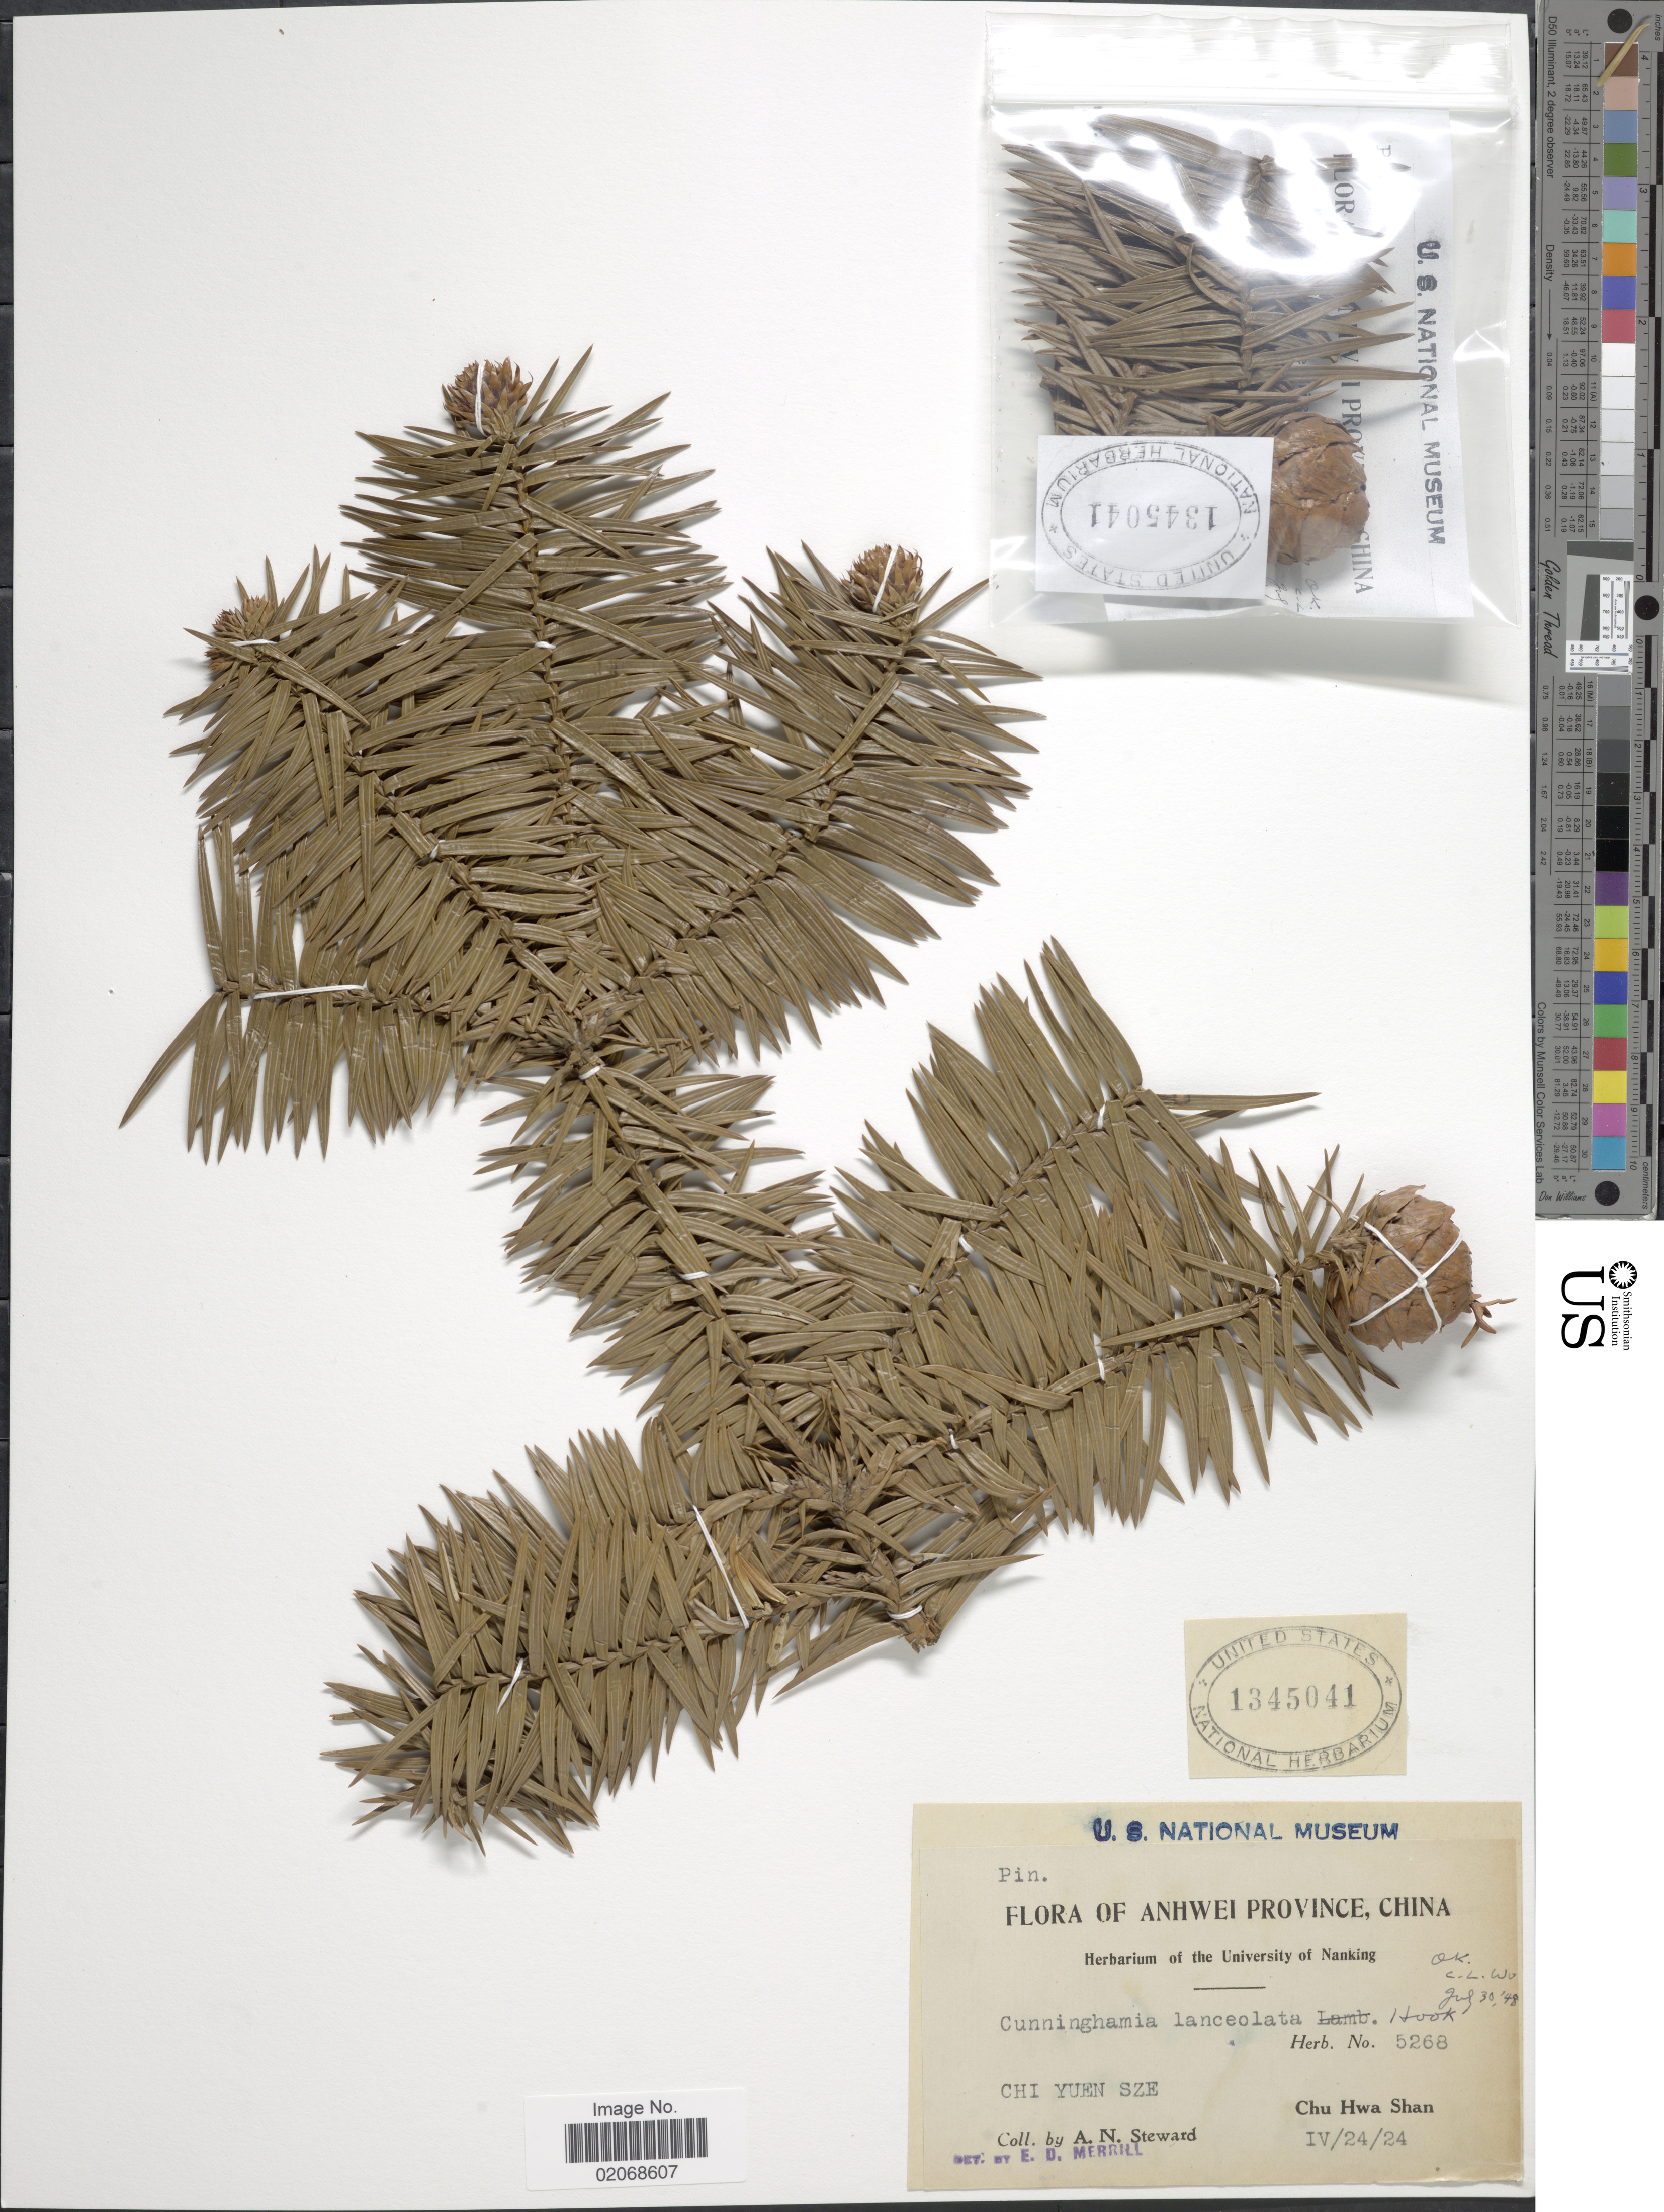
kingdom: Plantae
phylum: Tracheophyta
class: Pinopsida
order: Pinales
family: Cupressaceae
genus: Cunninghamia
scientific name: Cunninghamia lanceolata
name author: (Lamb.) Hook.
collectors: A. N. Steward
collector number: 5268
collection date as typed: Transcribed d/m/y: 24/4/24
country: China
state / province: Anhui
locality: Anhwei Province, Chi Yuen Sze, Chu Hwa Shan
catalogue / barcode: US 1345041